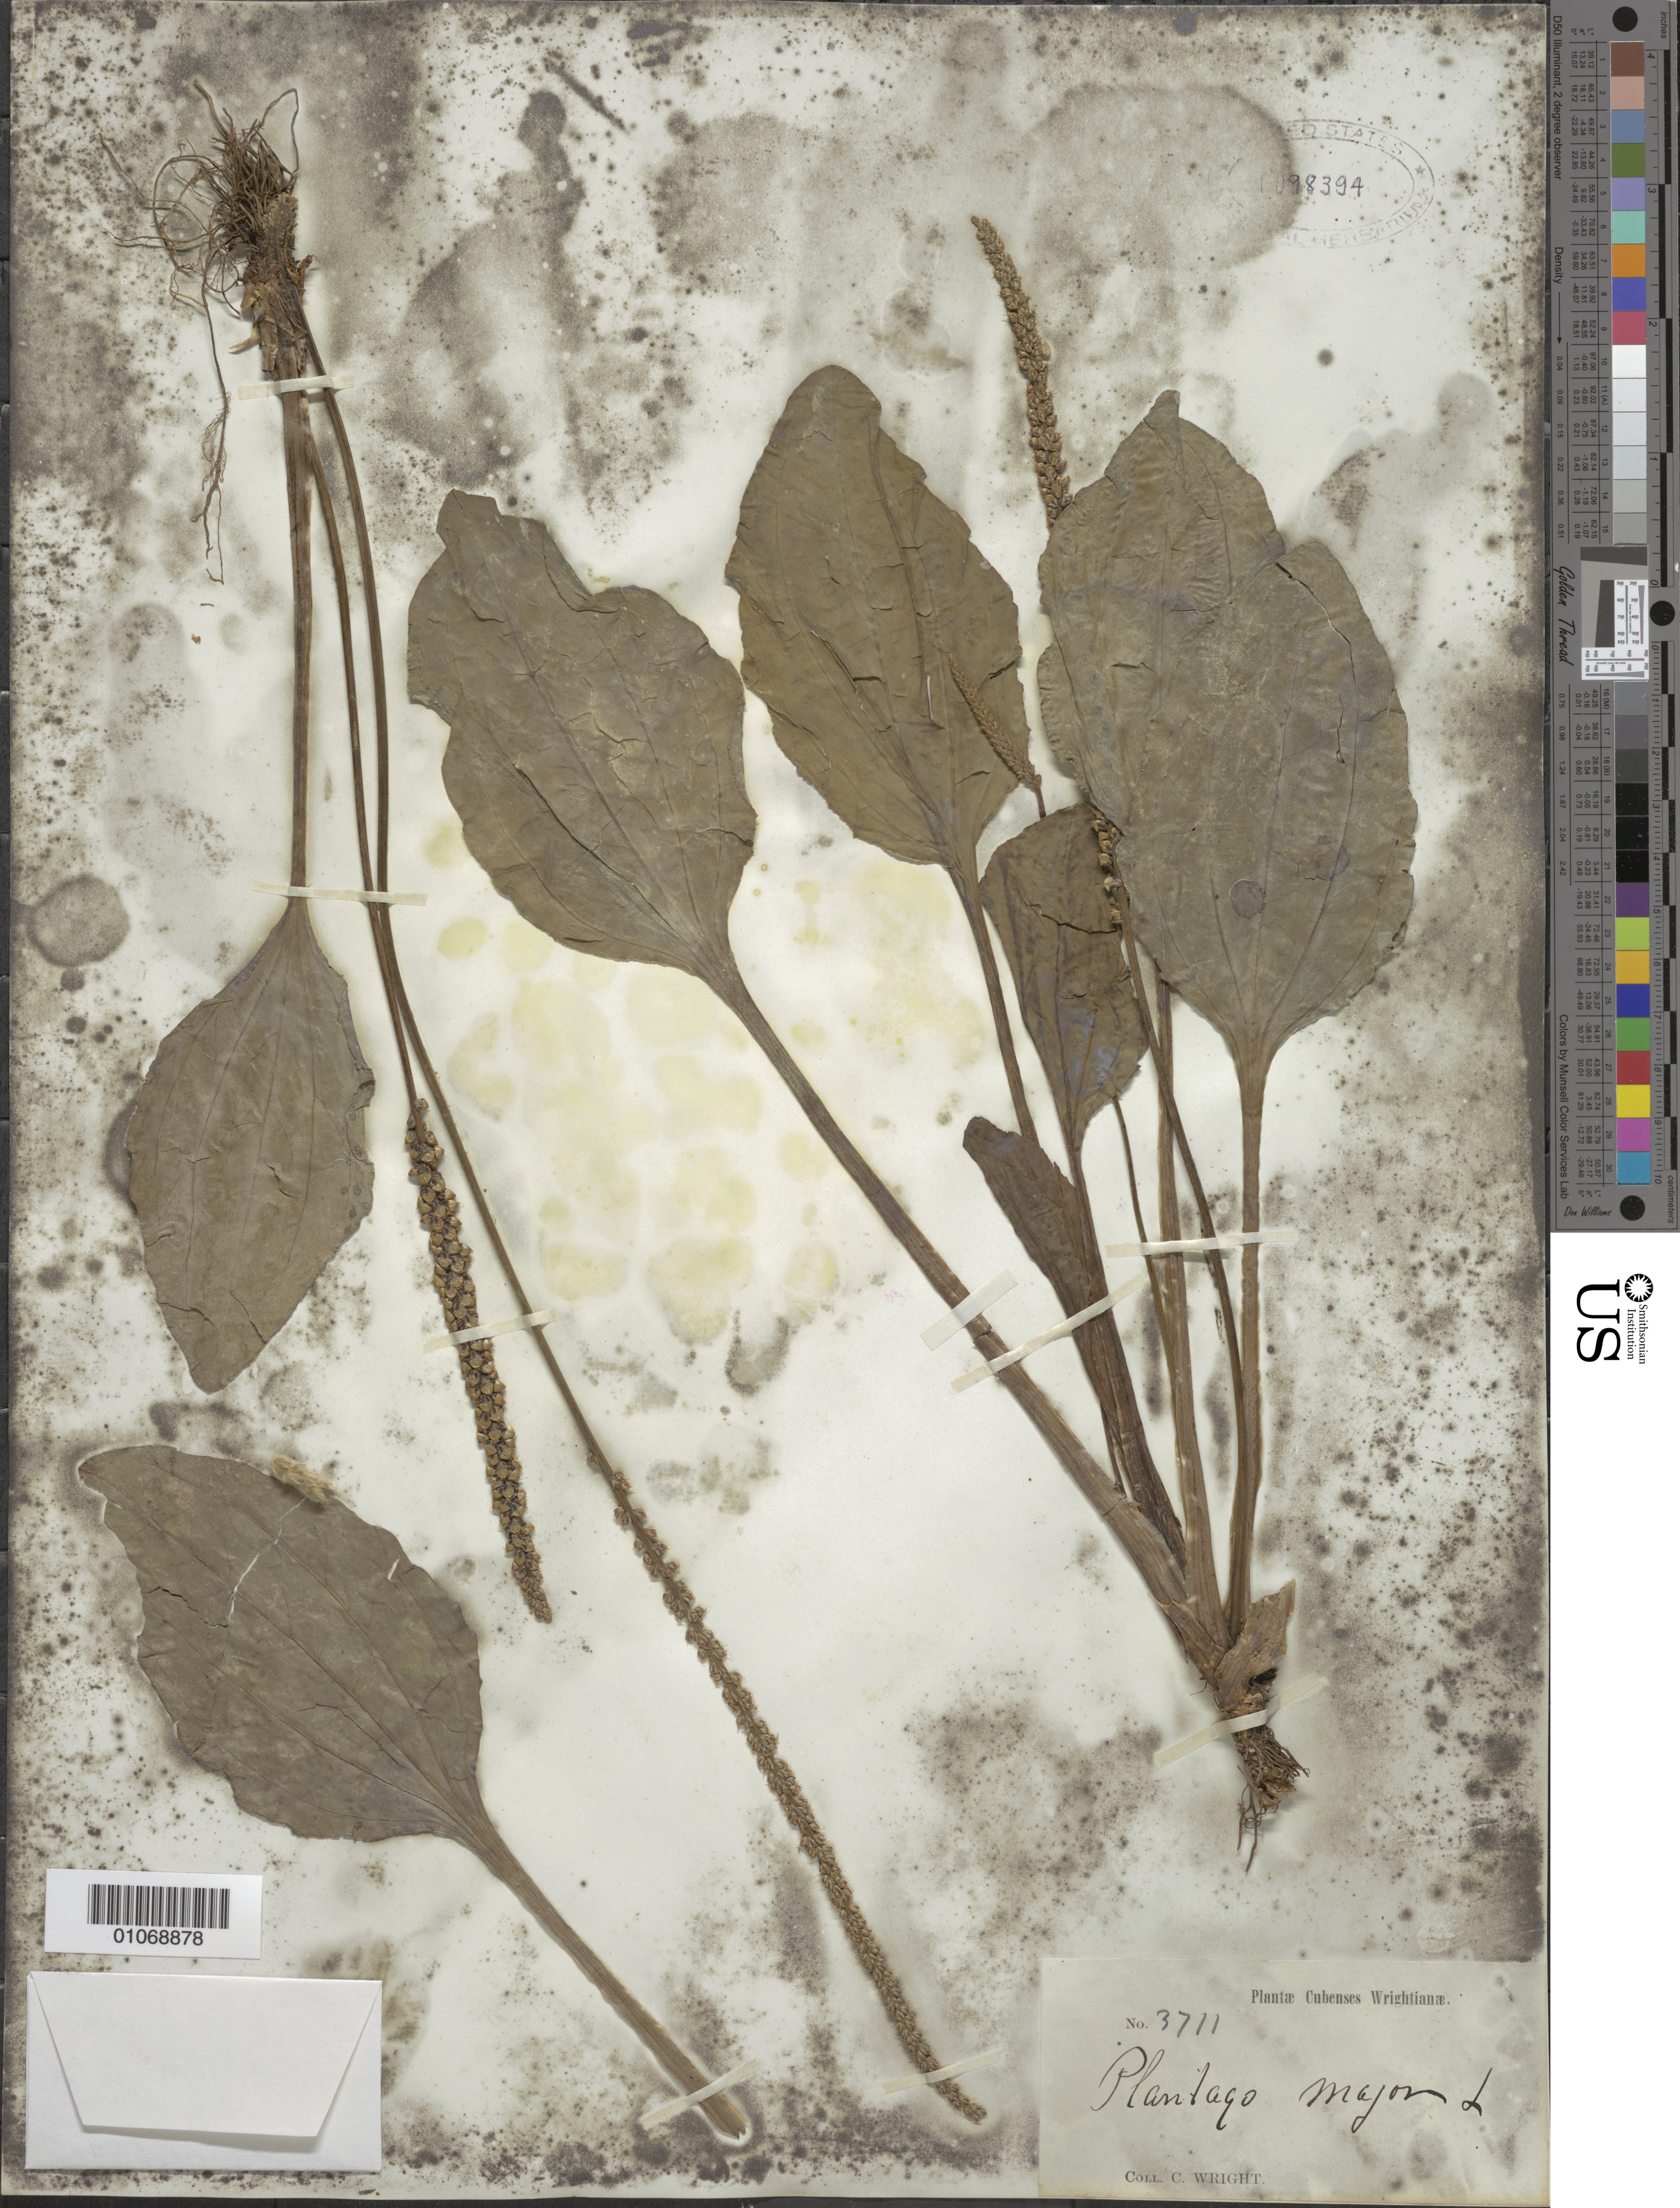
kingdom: Plantae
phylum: Tracheophyta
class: Magnoliopsida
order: Lamiales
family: Plantaginaceae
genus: Plantago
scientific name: Plantago major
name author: L.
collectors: C. Wright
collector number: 3711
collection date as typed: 1800 to 1899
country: Cuba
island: Cuba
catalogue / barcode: US 98394